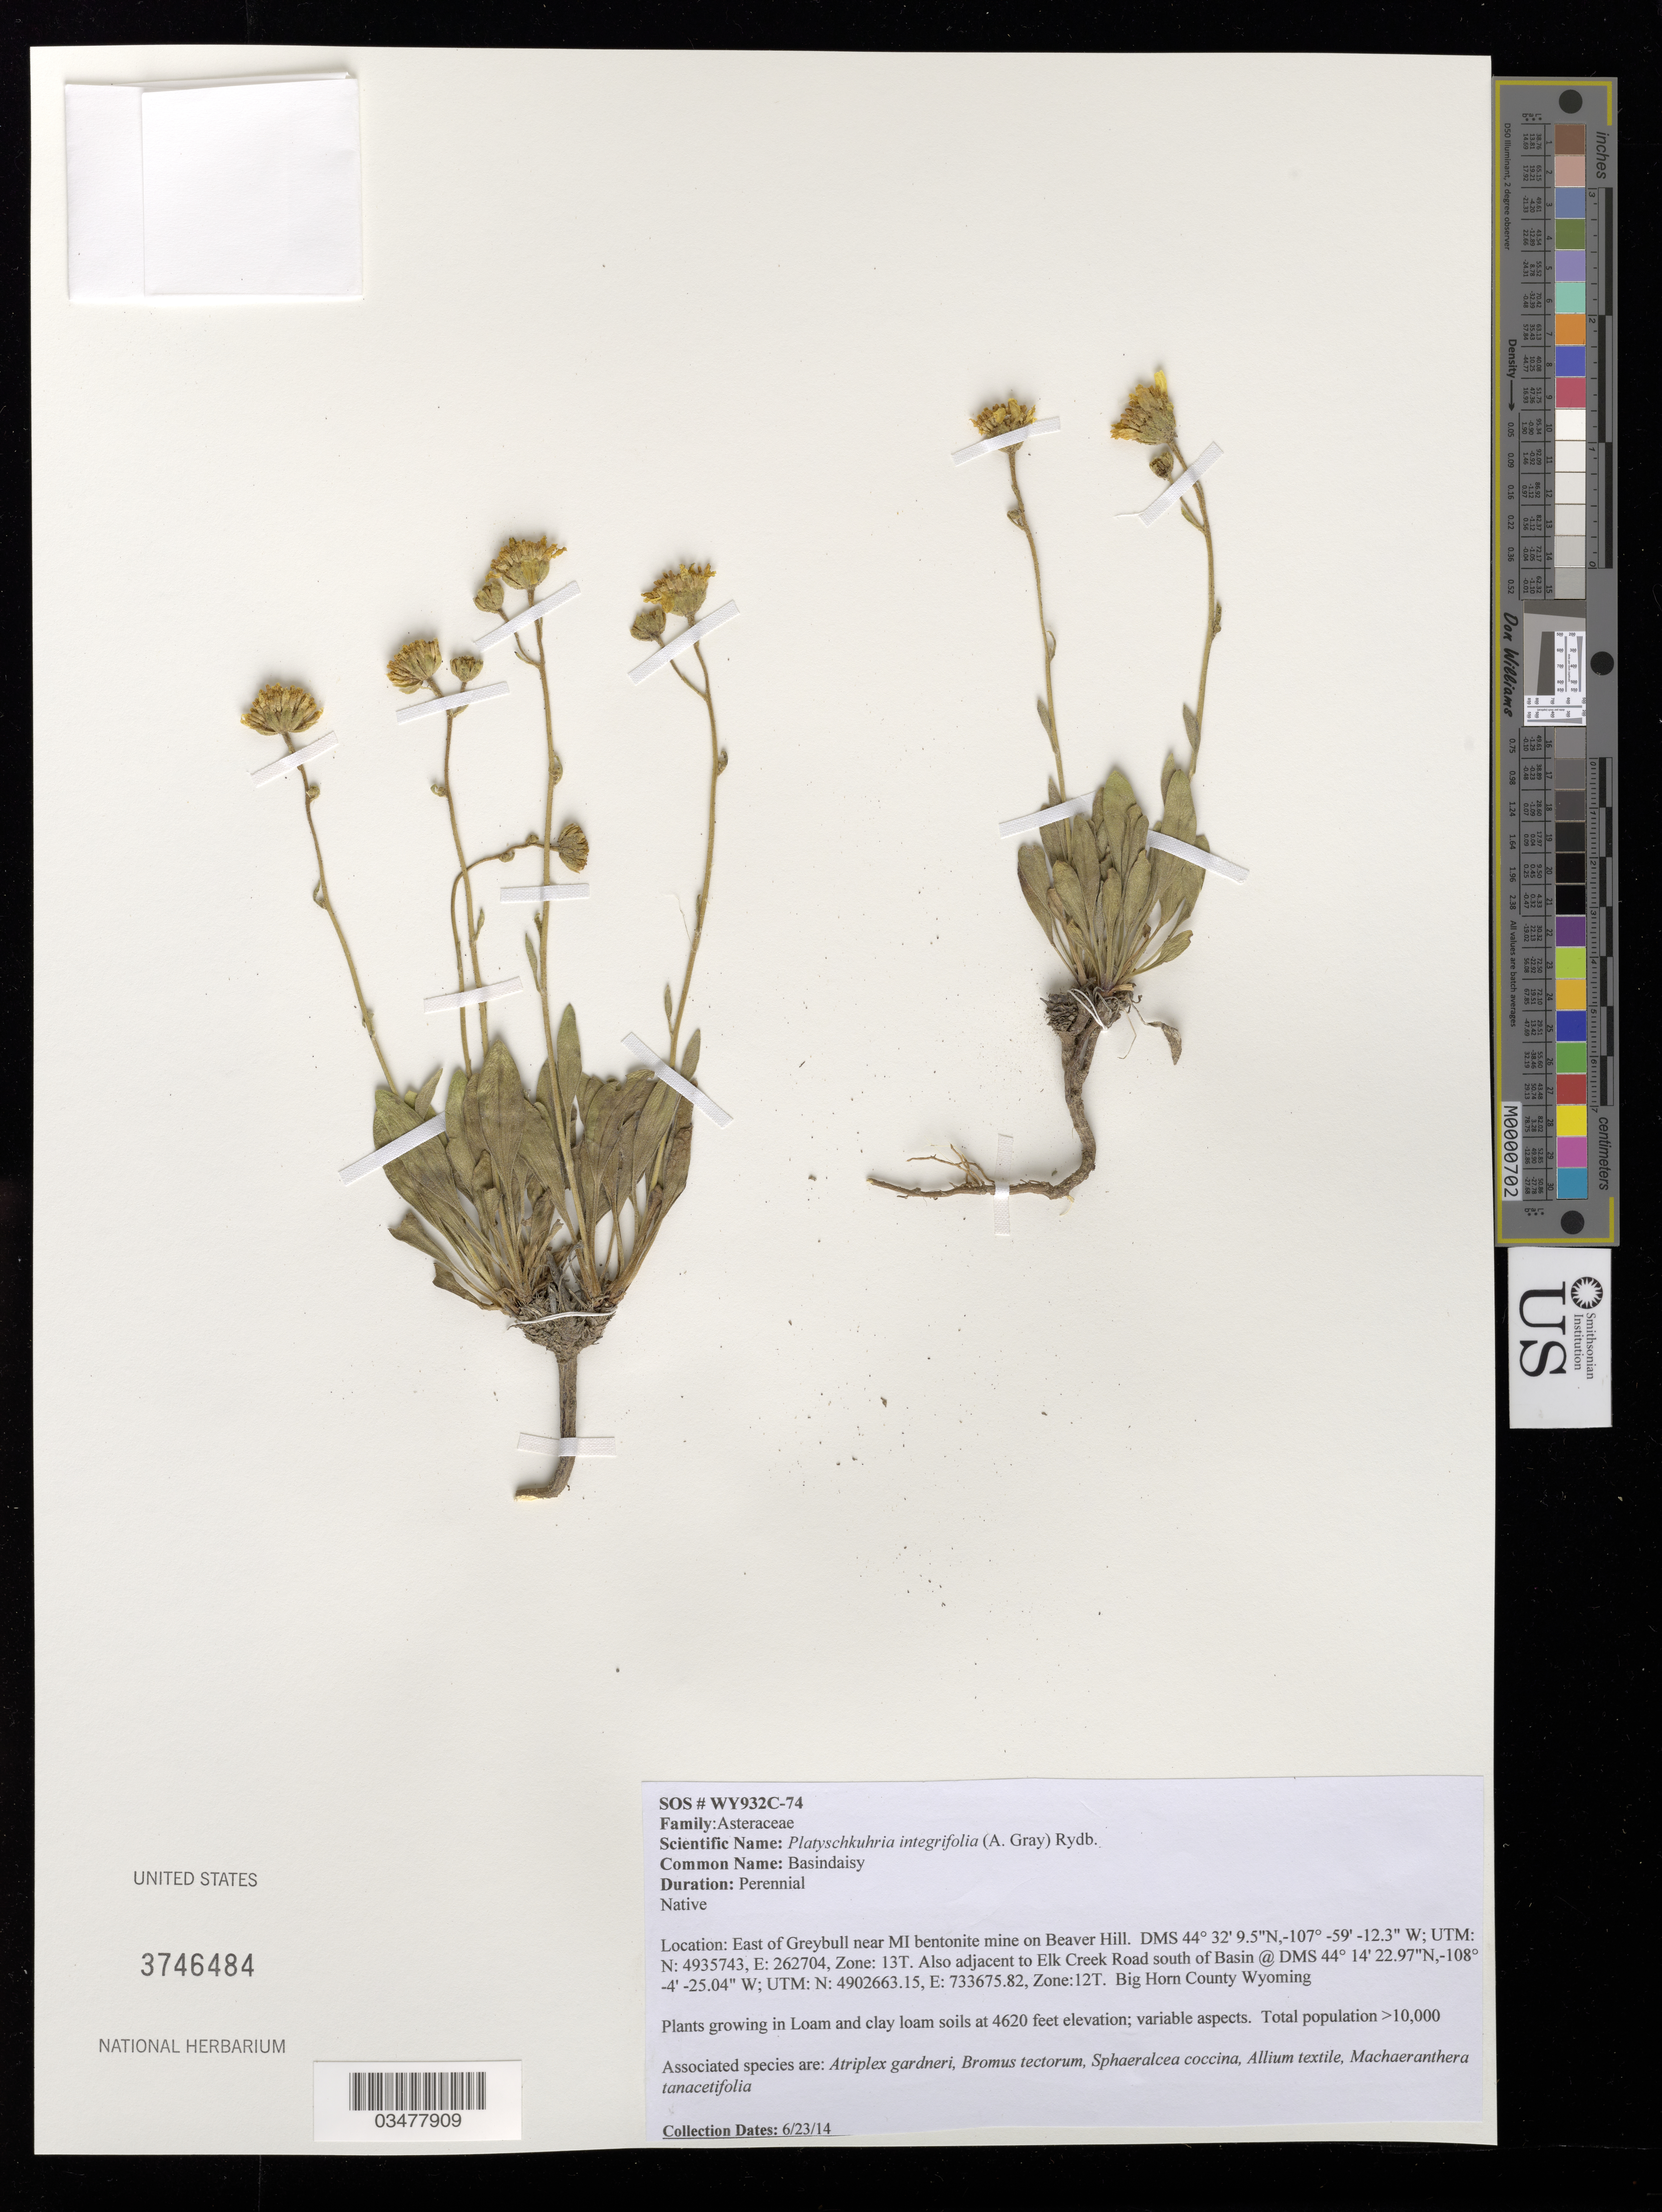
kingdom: Plantae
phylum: Tracheophyta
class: Magnoliopsida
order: Asterales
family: Asteraceae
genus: Platyschkuhria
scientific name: Platyschkuhria integrifolia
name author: (A. Gray) Rydb.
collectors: L. King & D. King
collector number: WY932C-74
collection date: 2014-06-23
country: United States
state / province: Wyoming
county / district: Big Horn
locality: E of Greybull near mine on Beaver Hill.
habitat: Loam and clay loam soils. With Atriplex gardneri, Bromus tectorum, Allium textile, etc.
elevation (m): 1408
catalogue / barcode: US 3746484